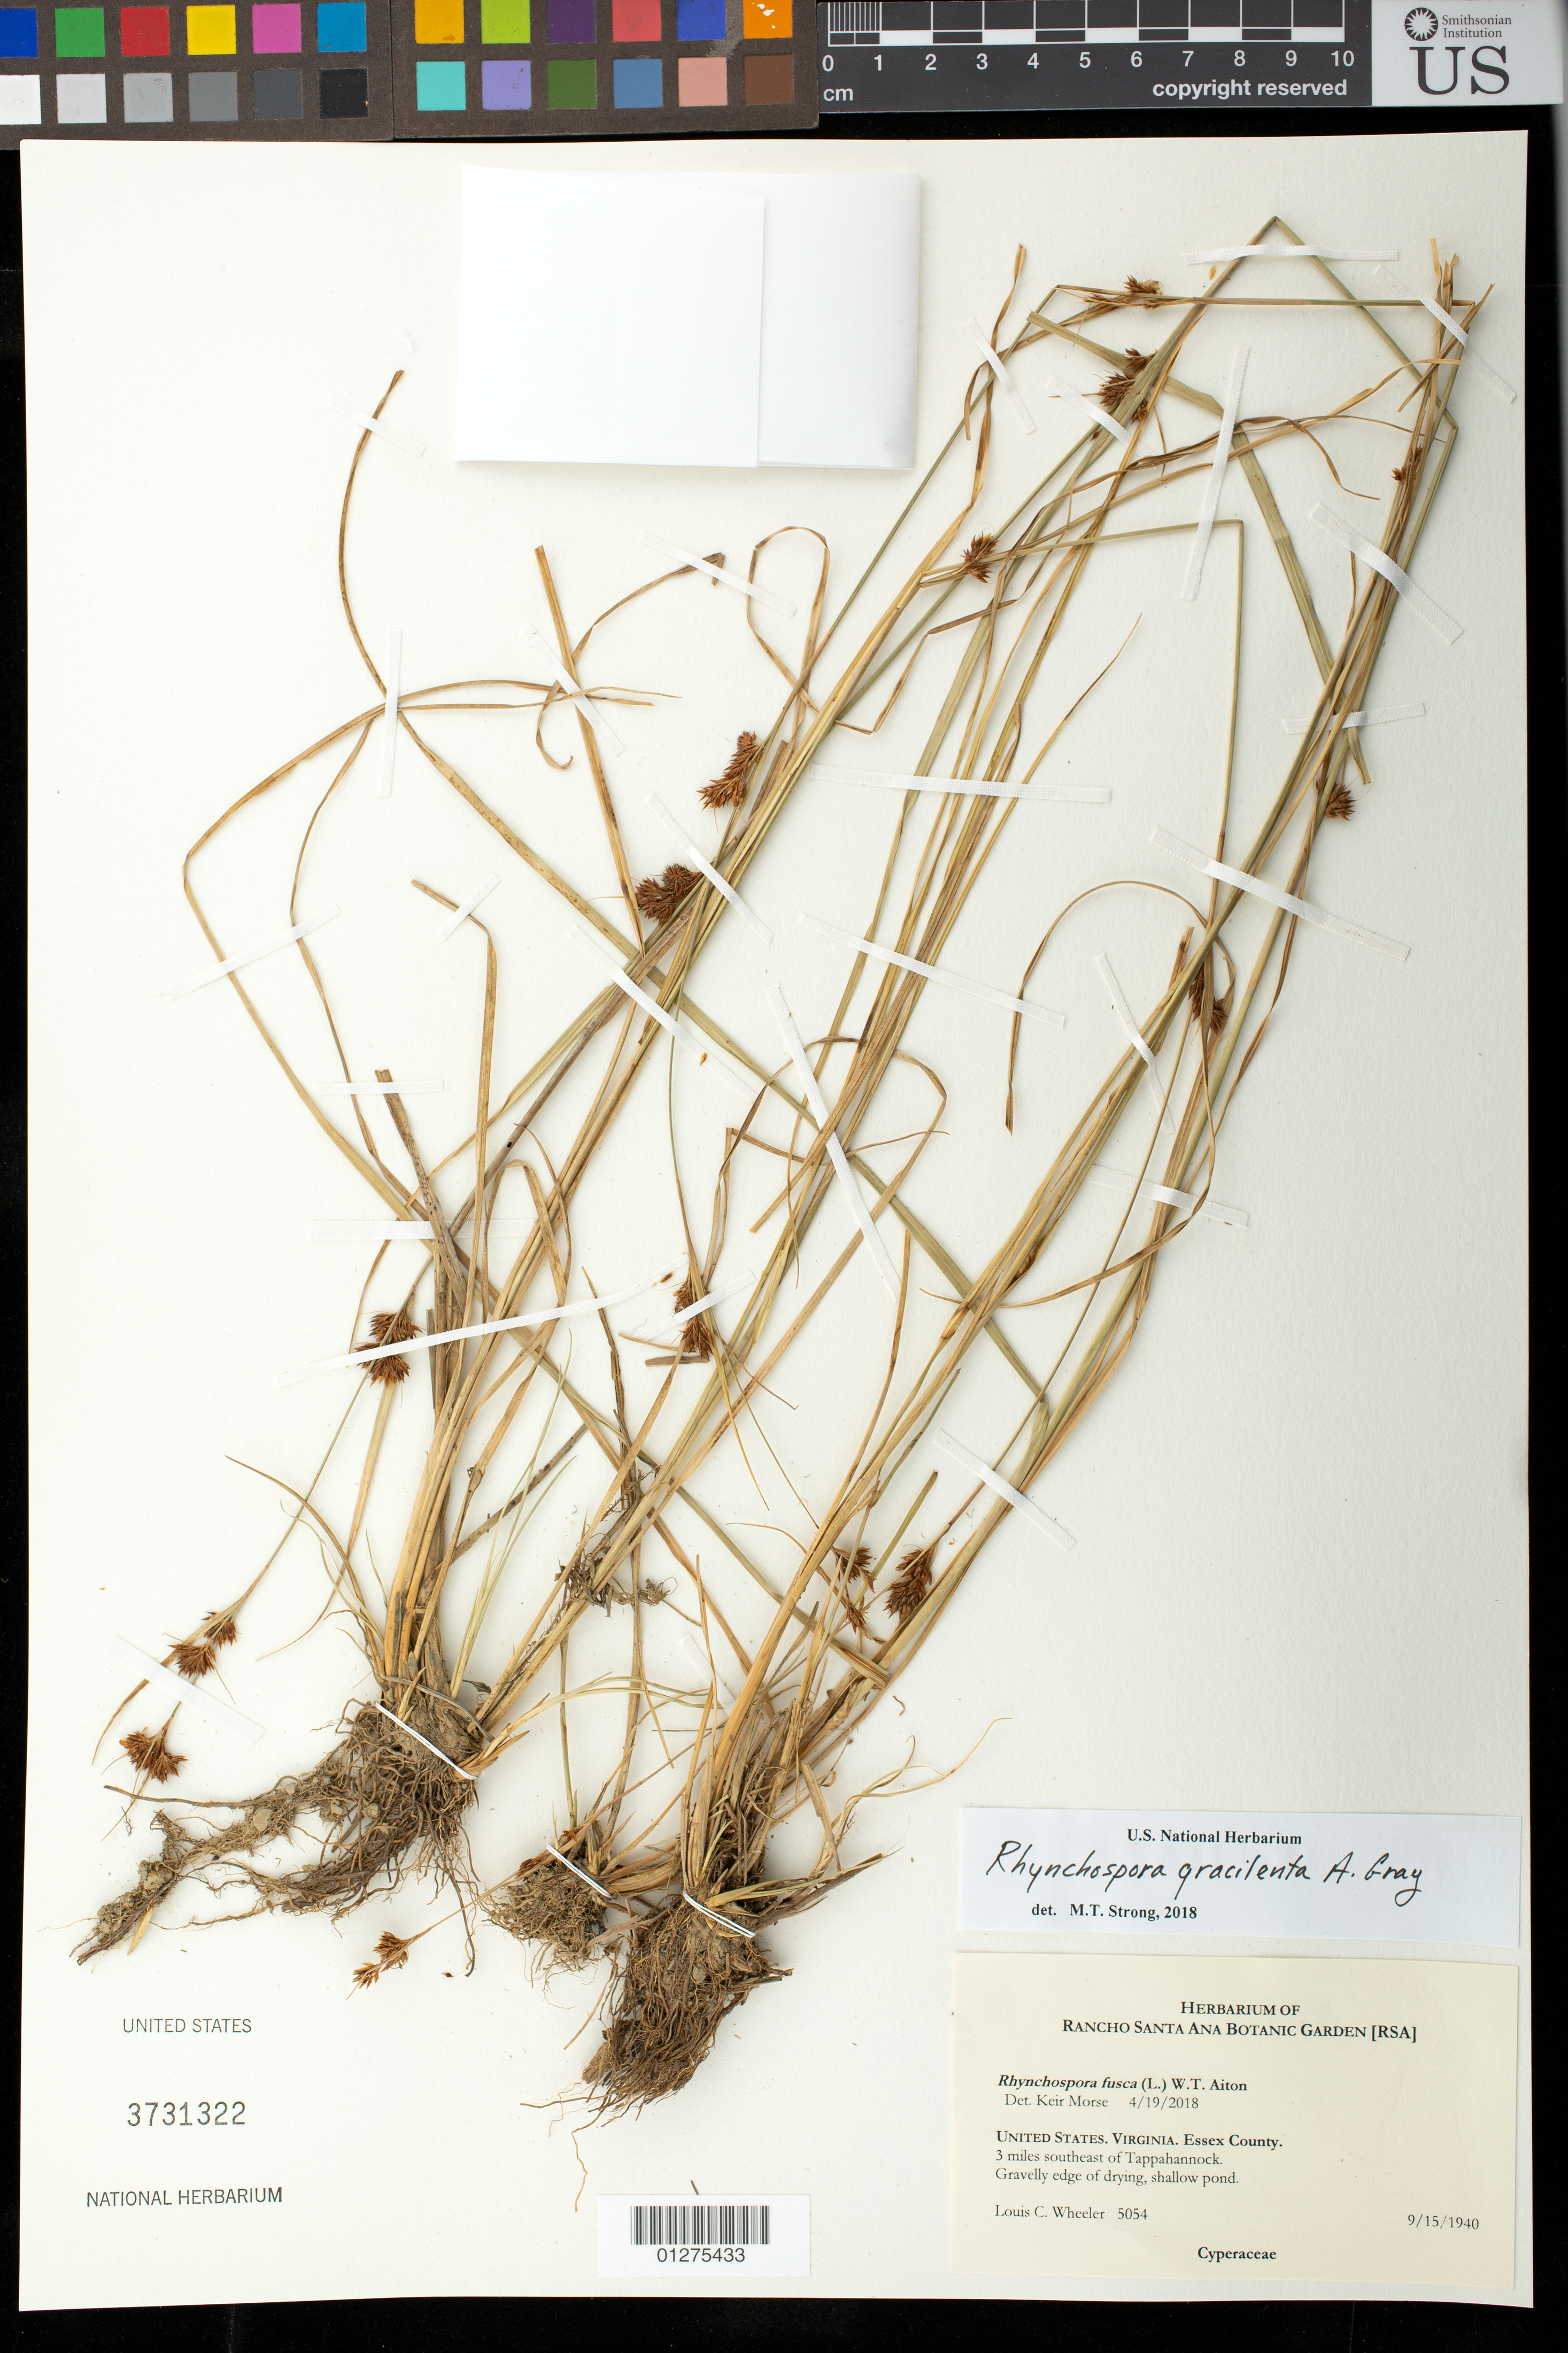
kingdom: Plantae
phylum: Tracheophyta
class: Liliopsida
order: Poales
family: Cyperaceae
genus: Rhynchospora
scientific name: Rhynchospora gracilenta A. Gray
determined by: Strong, M. T., (US), Smithsonian Institution - National Museum of Natural History (UNITED STATES)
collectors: L. C. Wheeler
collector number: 5054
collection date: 1940-09-15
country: United States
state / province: Virginia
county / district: Essex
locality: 3 miles southeast of Tappahannock. Edge of shallow drying pond.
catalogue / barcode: US 3731322